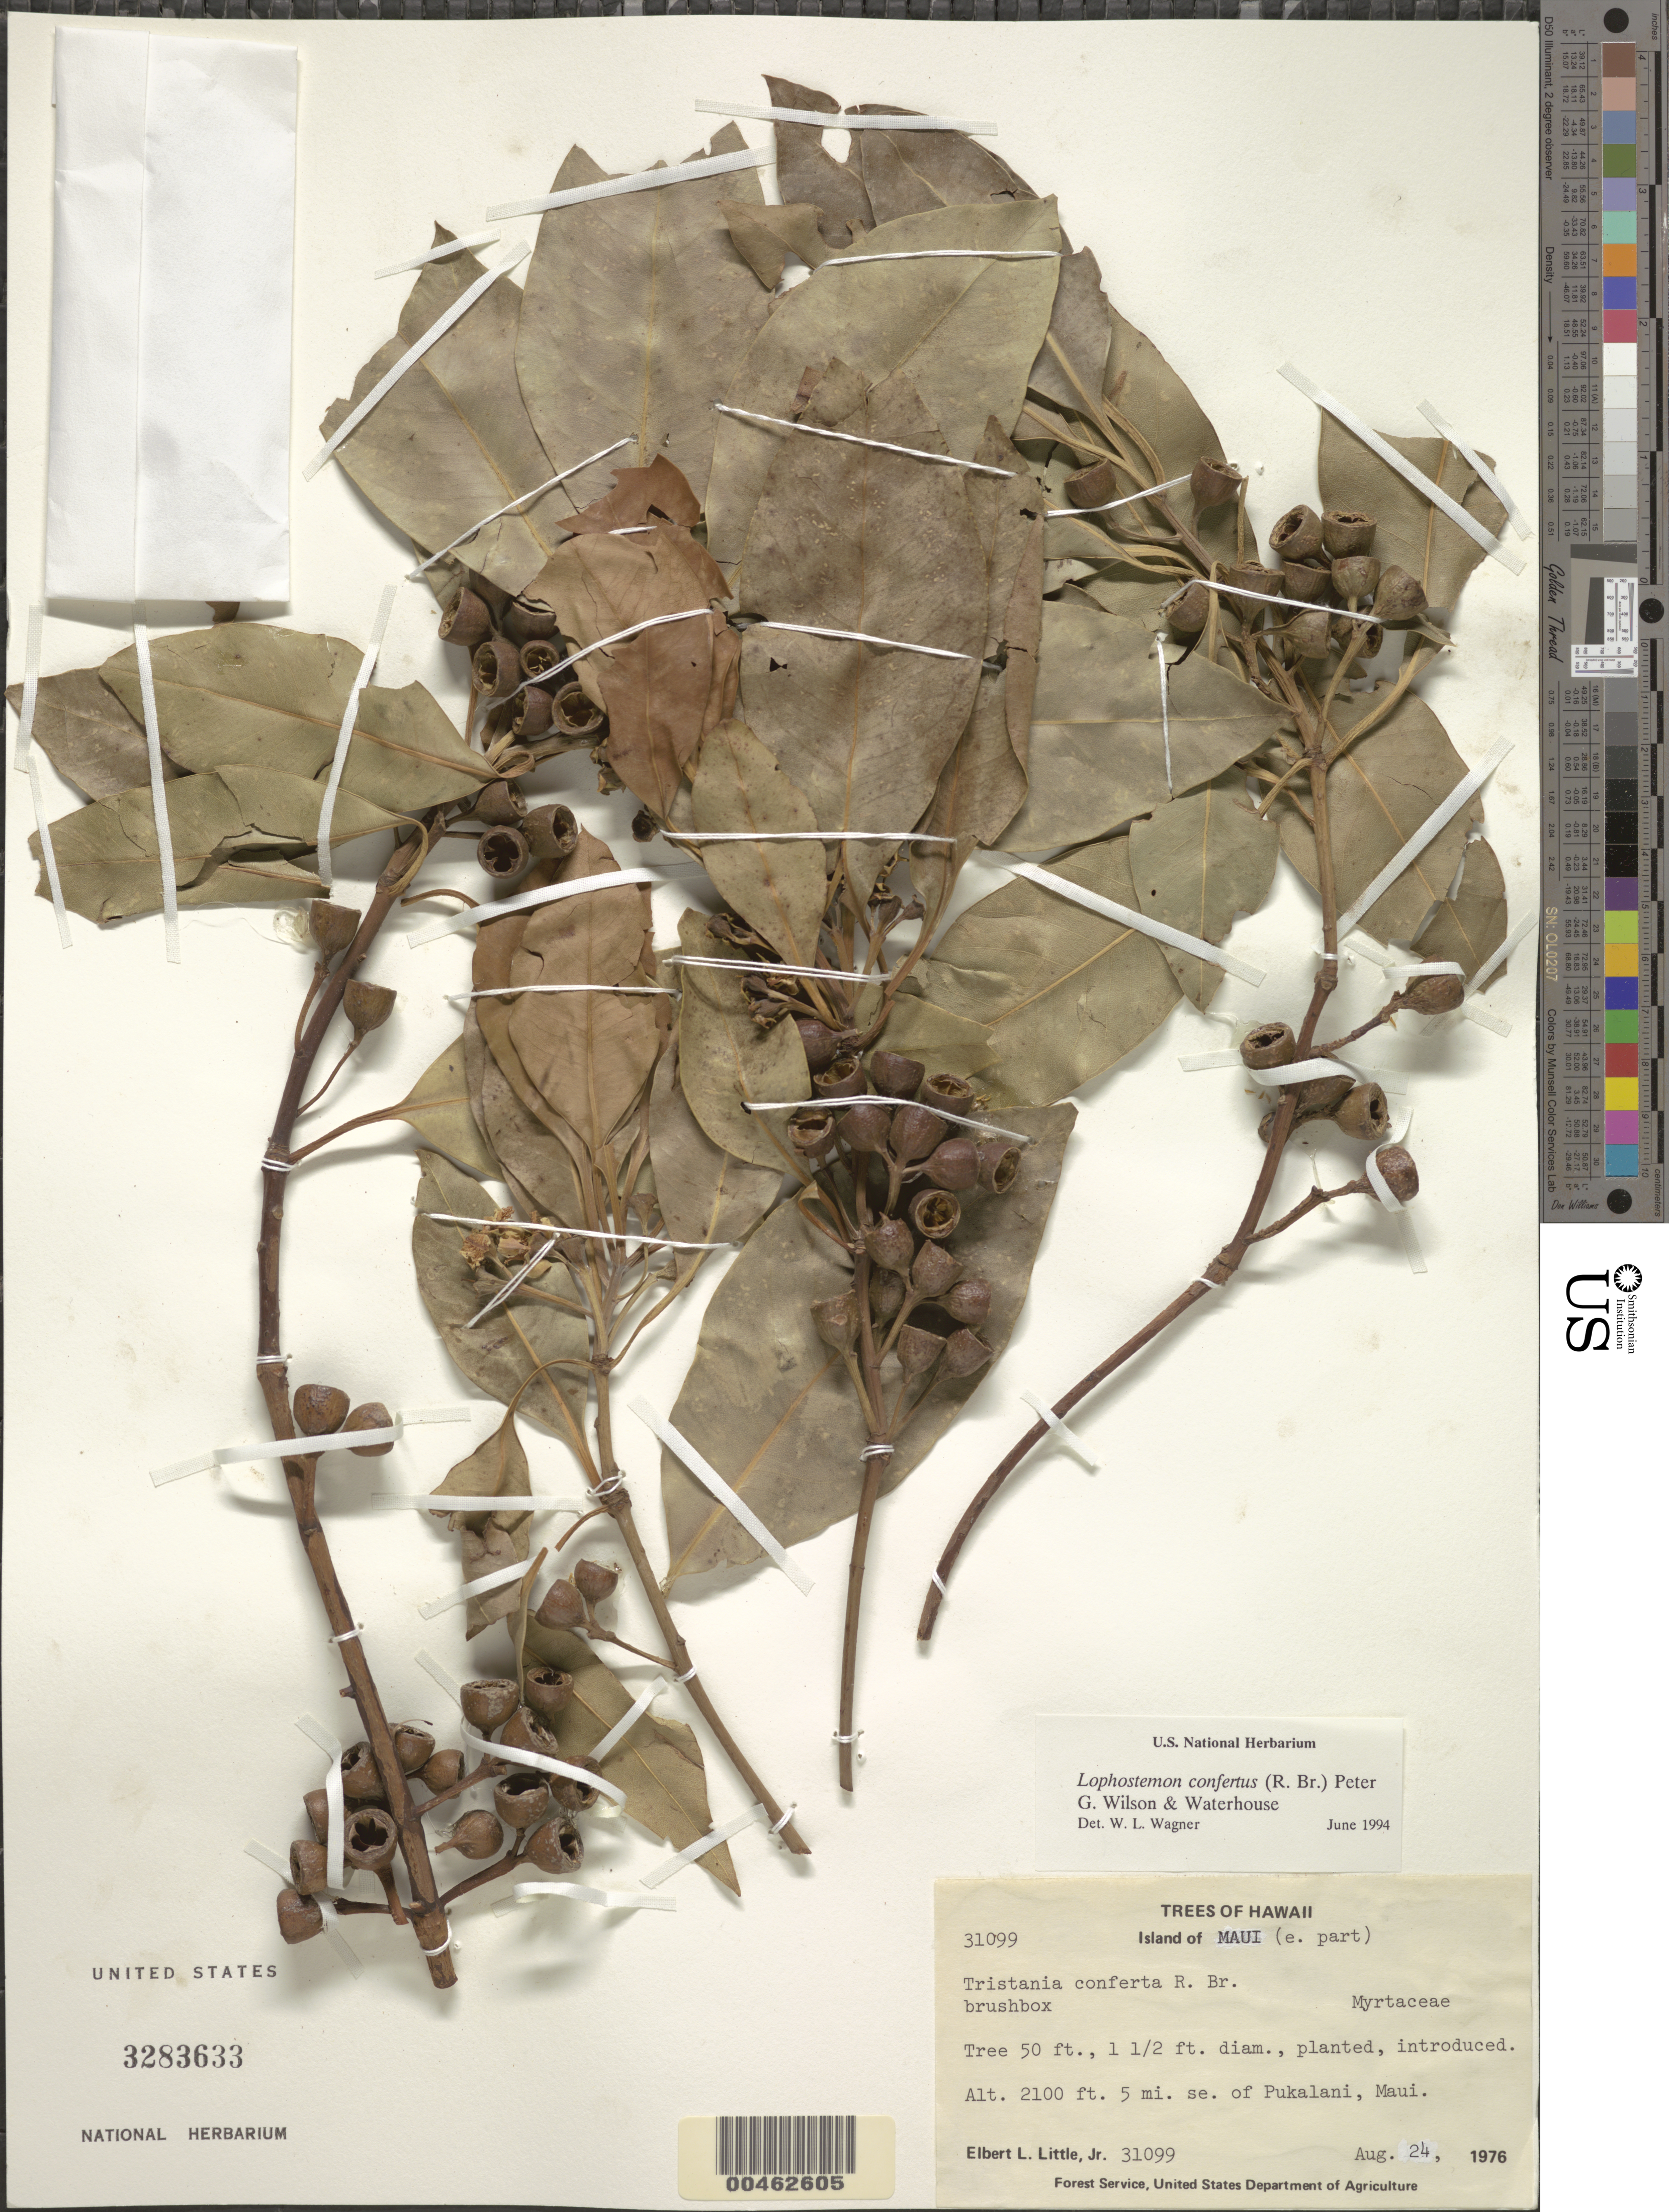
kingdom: Plantae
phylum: Tracheophyta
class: Magnoliopsida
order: Myrtales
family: Myrtaceae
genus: Lophostemon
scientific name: Lophostemon confertus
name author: (R. Br.) P.G. Wilson & J. T. Waterh.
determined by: Wagner, W. L., (BOT), Smithsonian Institution - National Museum of Natural History (UNITED STATES)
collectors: E. L. Little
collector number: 31099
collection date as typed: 24 Aug 1976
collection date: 1976-08-24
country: United States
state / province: Hawaii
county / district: Maui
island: Maui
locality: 5 mi. SE. of Pukalani.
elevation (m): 640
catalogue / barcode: US 3283633